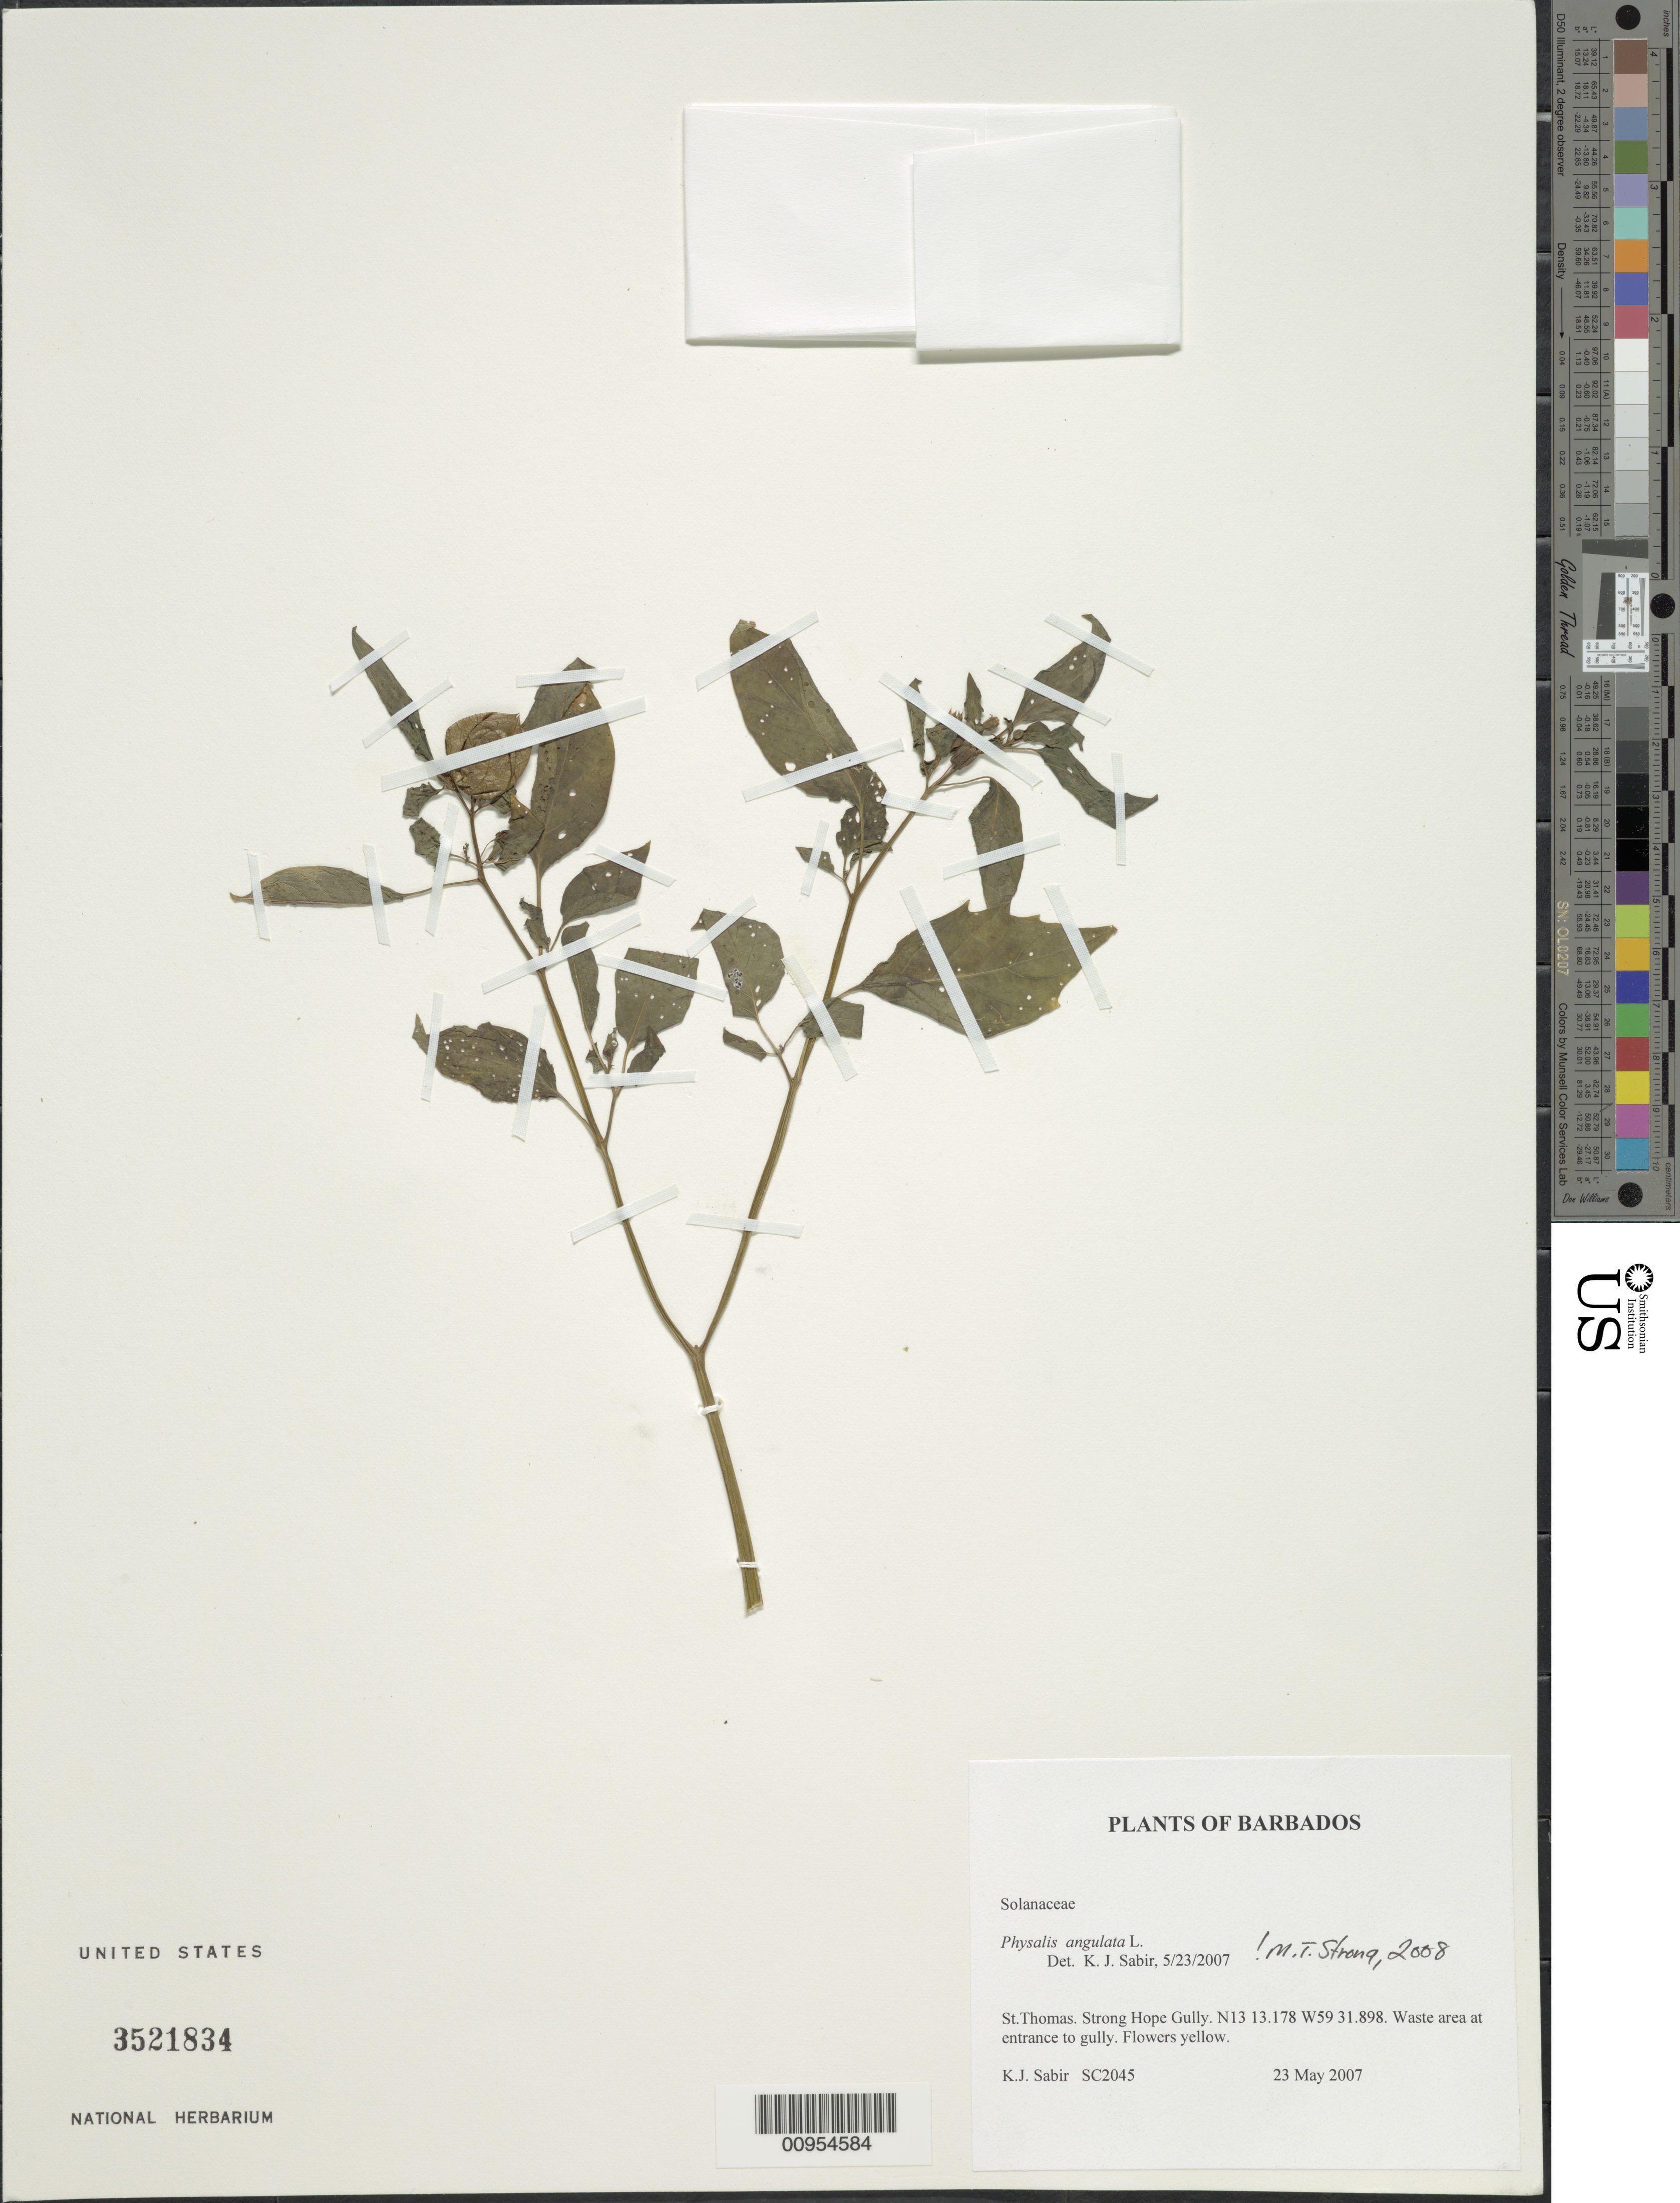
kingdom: Plantae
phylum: Tracheophyta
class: Magnoliopsida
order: Solanales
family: Solanaceae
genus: Physalis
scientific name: Physalis angulata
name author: L.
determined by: Strong, M. T., (US), Smithsonian Institution - National Museum of Natural History (UNITED STATES)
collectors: K. Sabir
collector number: SC 2045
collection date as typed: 23 May 2007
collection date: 2007-05-23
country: Barbados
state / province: Saint Thomas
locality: Strong Hope Gully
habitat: Waste area at entrance to gully.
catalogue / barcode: US 3521834